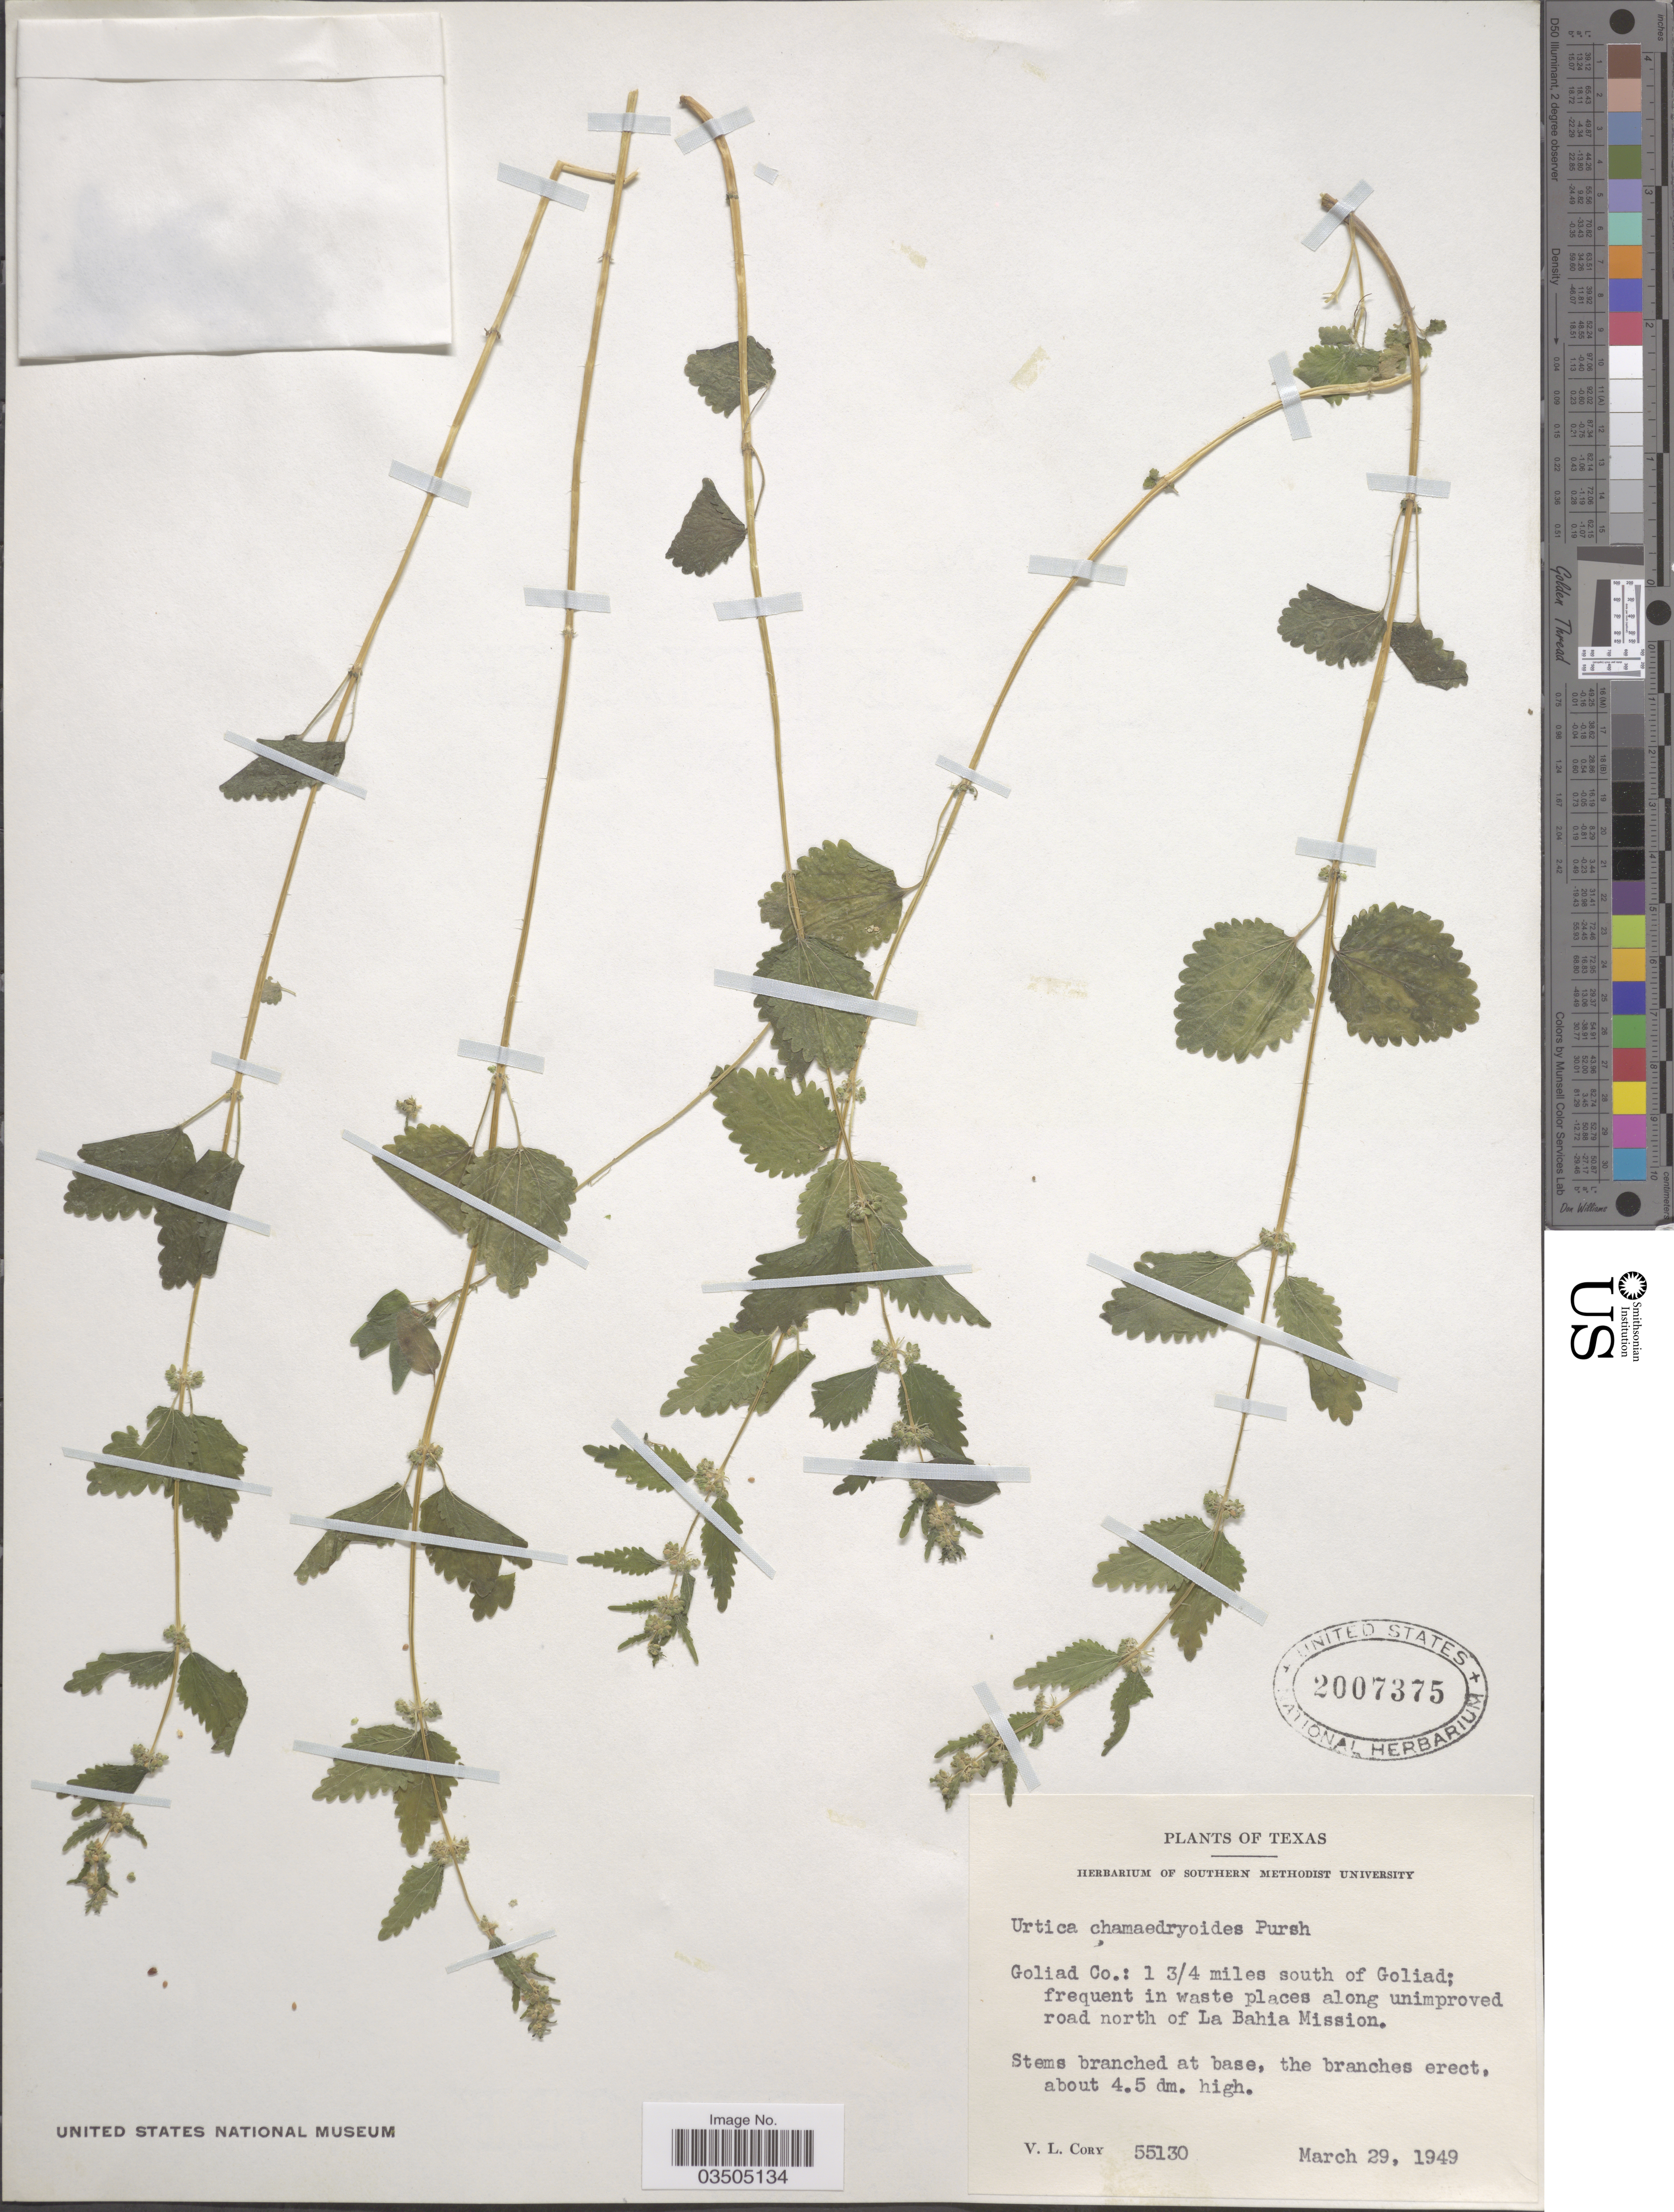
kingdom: Plantae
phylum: Tracheophyta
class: Magnoliopsida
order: Rosales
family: Urticaceae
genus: Urtica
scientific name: Urtica chamaedryoides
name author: Pursh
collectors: V. Cory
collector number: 55130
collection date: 1949-03-29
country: United States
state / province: Texas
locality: Golias Co.: 1 ¾ miles south of Goliad; frequent in wast places along unimproved road north of La Bahia Mission.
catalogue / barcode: US 2007375